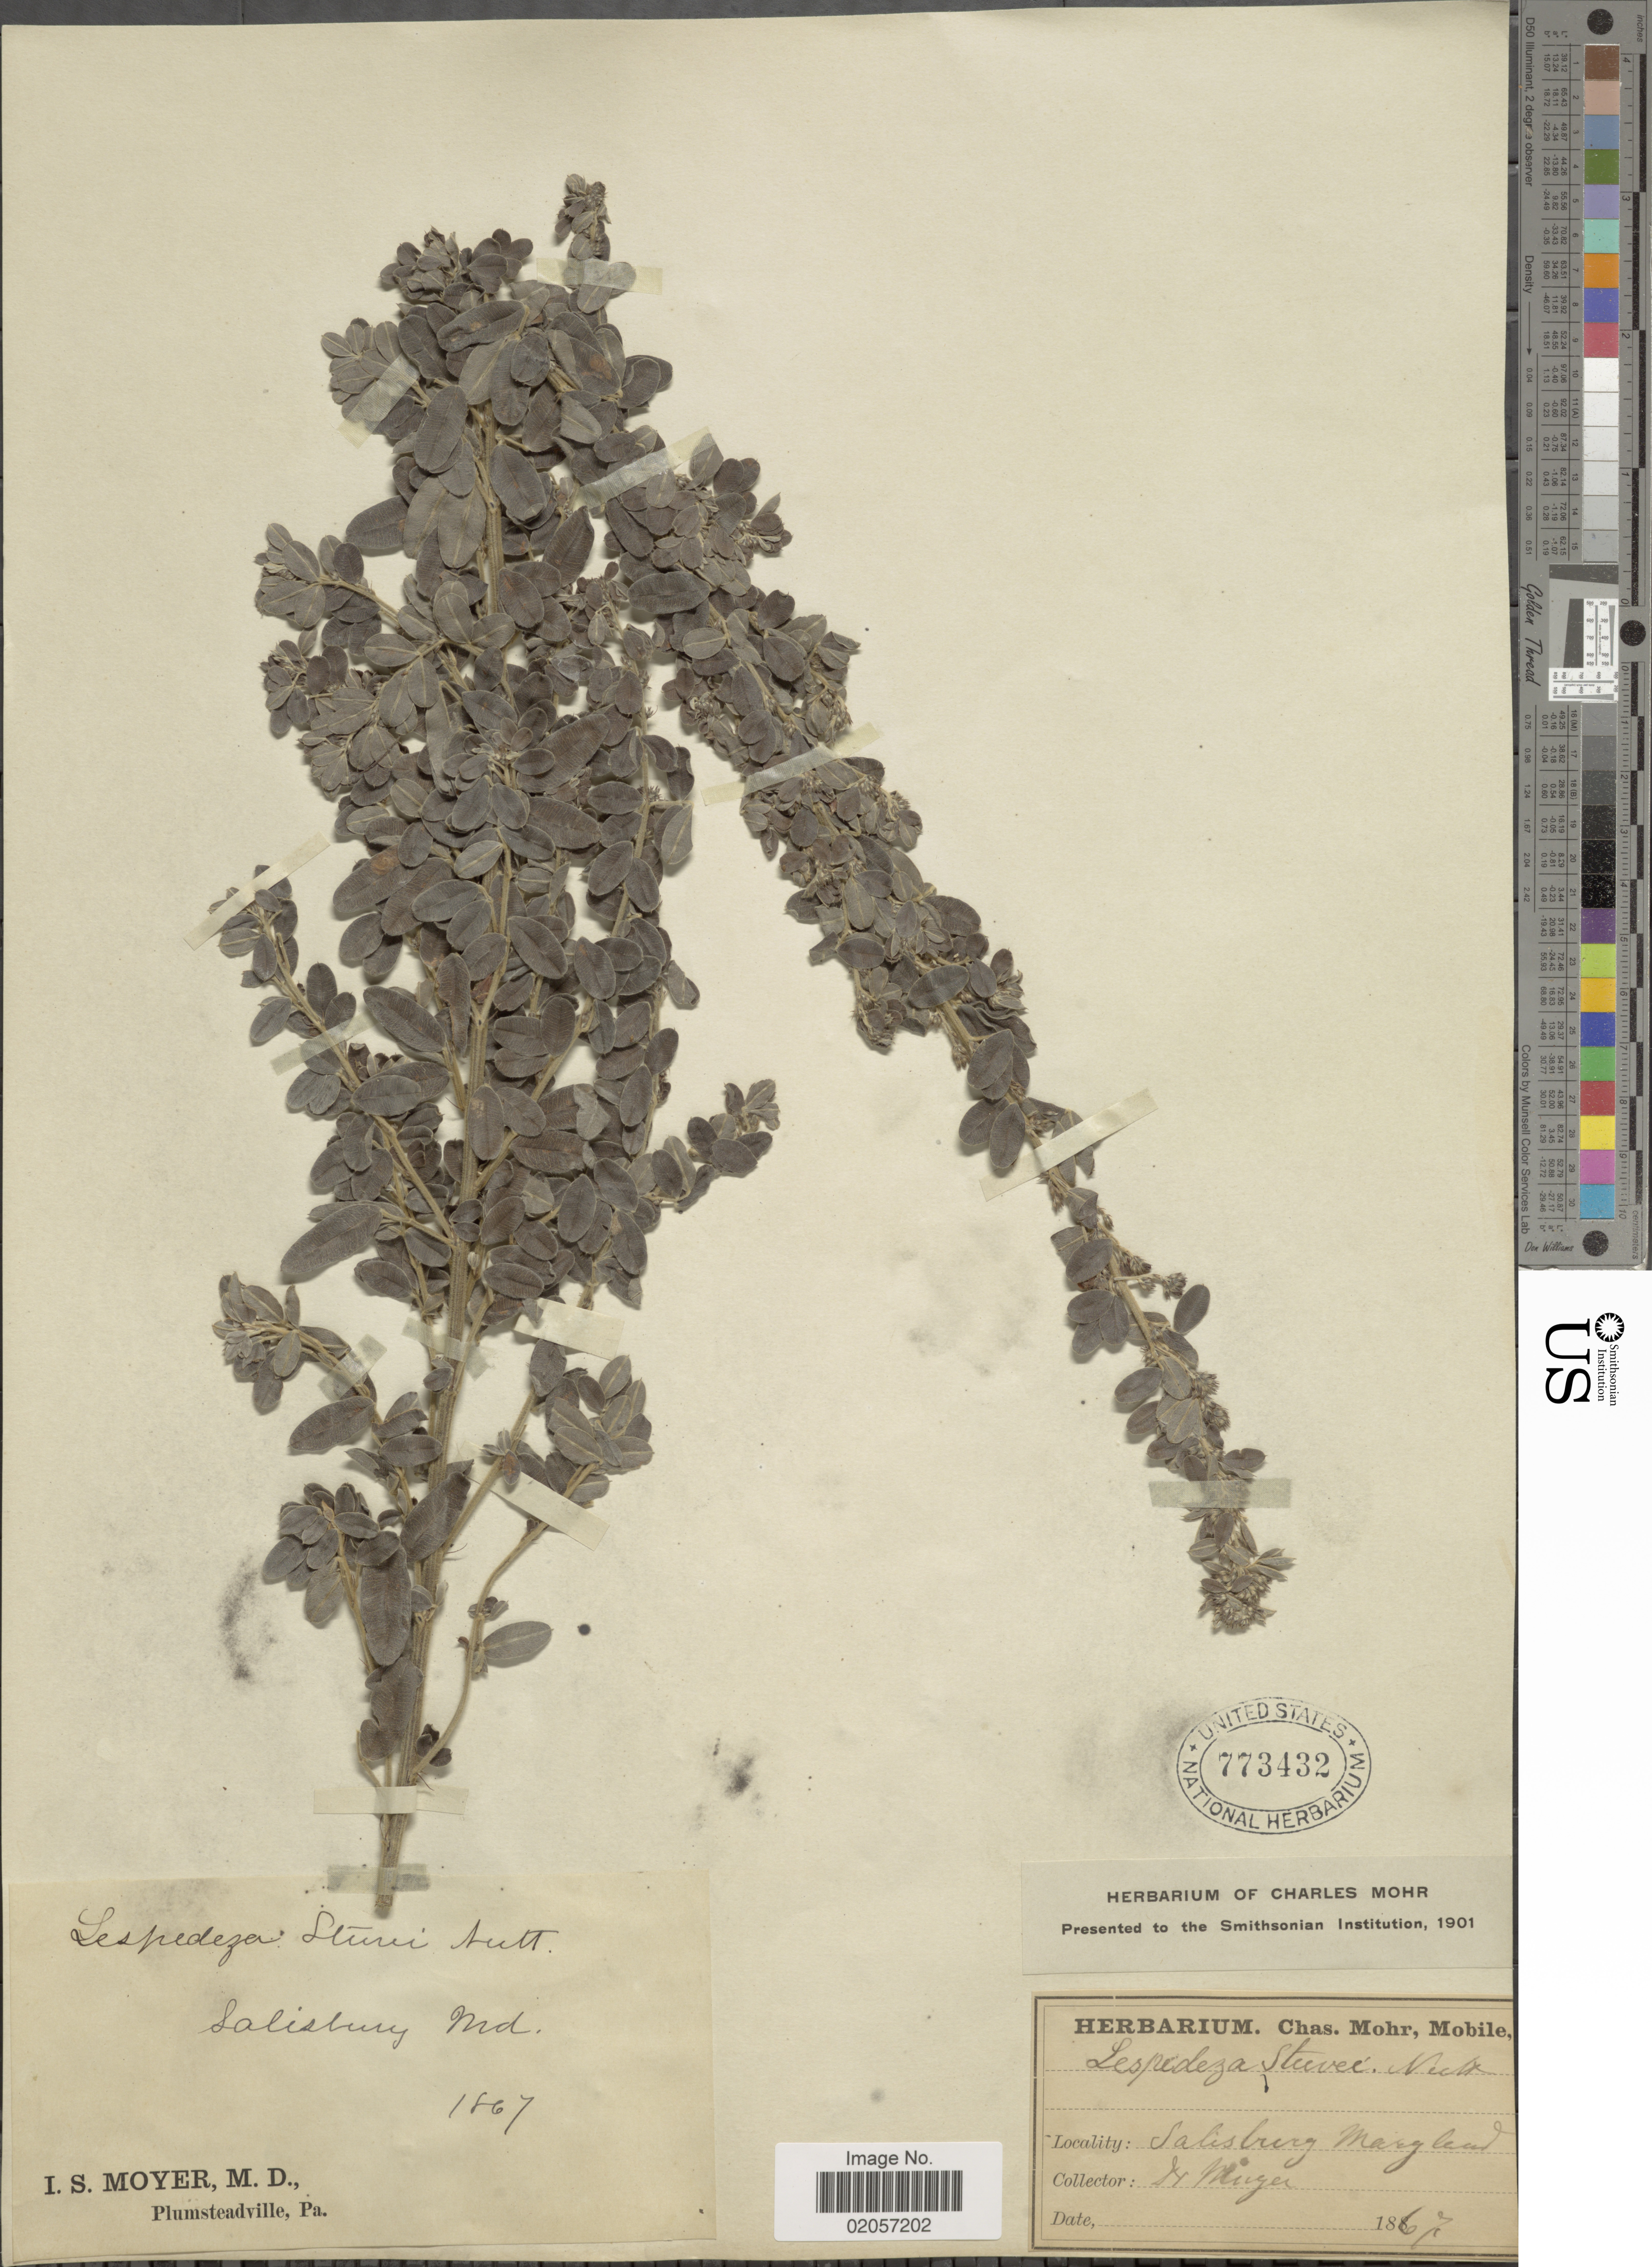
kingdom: Plantae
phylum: Tracheophyta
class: Magnoliopsida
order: Fabales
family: Fabaceae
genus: Lespedeza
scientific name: Lespedeza stuevei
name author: Nutt.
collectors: I. S. Moyer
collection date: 1867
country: United States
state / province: Maryland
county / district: Wicomico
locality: Salisburg, Md.Maryland.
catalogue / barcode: US 773432